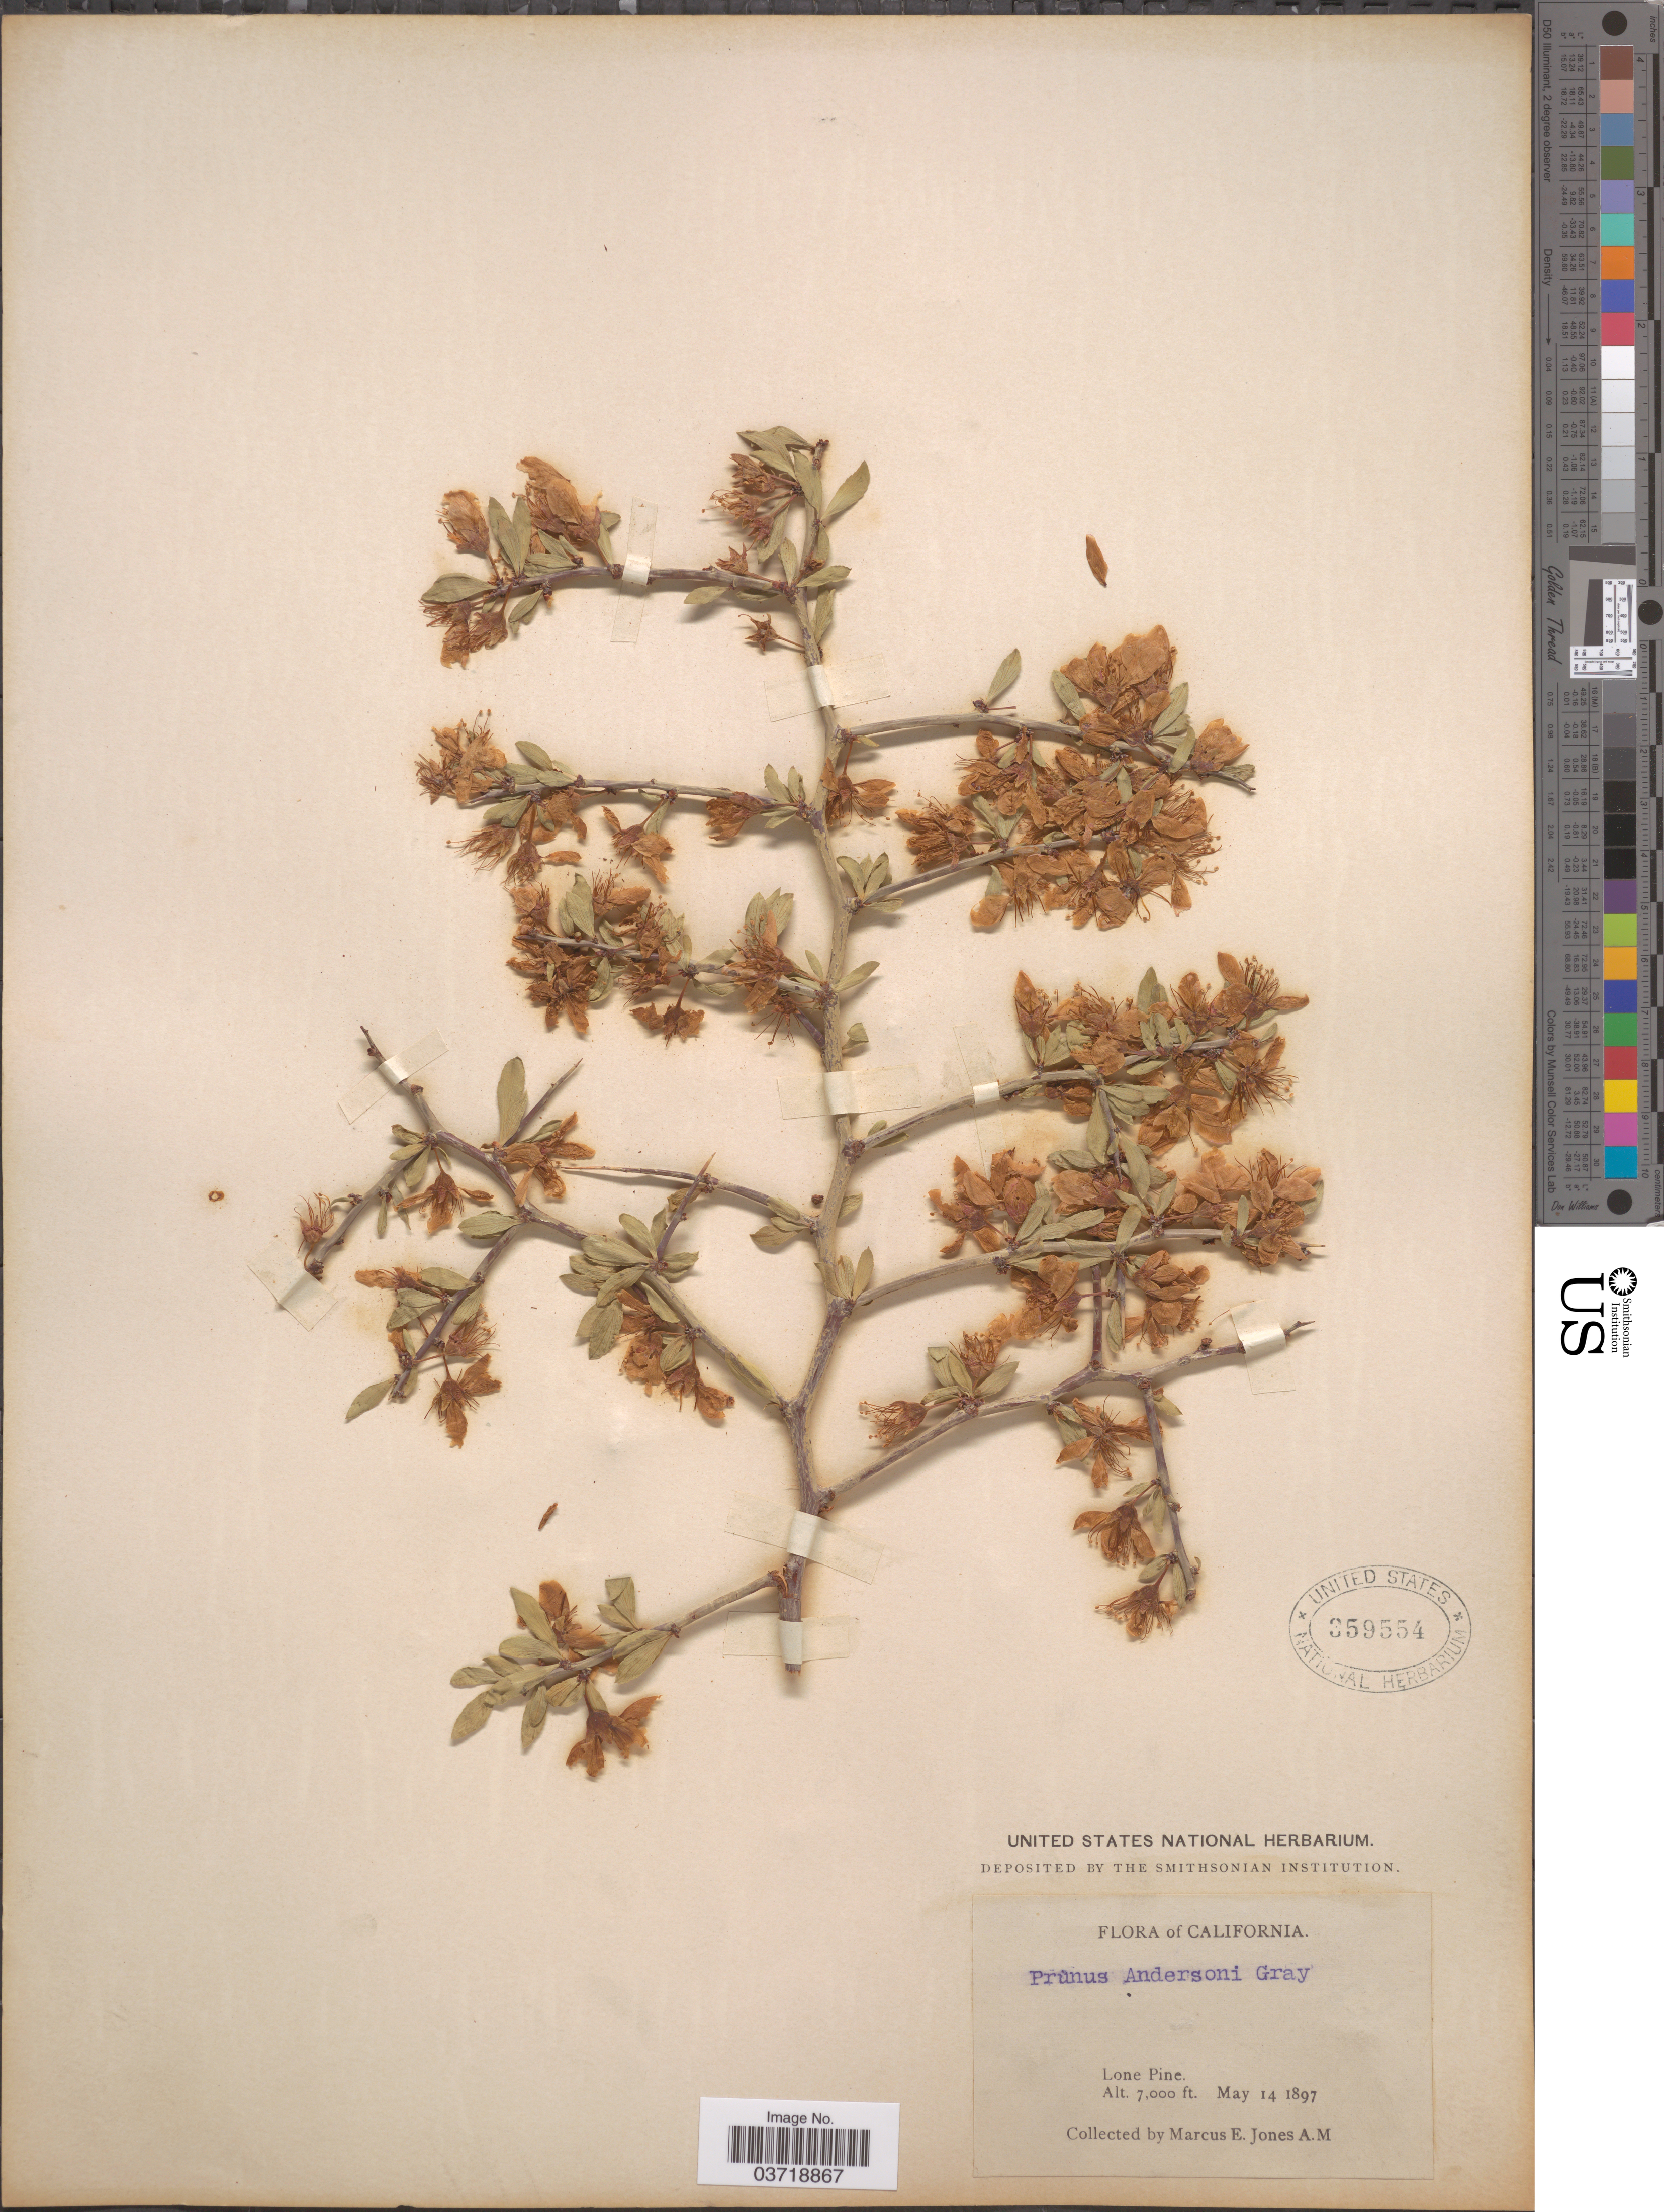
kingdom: Plantae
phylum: Tracheophyta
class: Magnoliopsida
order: Rosales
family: Rosaceae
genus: Prunus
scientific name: Prunus andersonii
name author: A. Gray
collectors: M. E. Jones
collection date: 1897-05-14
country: United States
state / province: California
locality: Lone Pine.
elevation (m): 2134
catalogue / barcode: US 359554